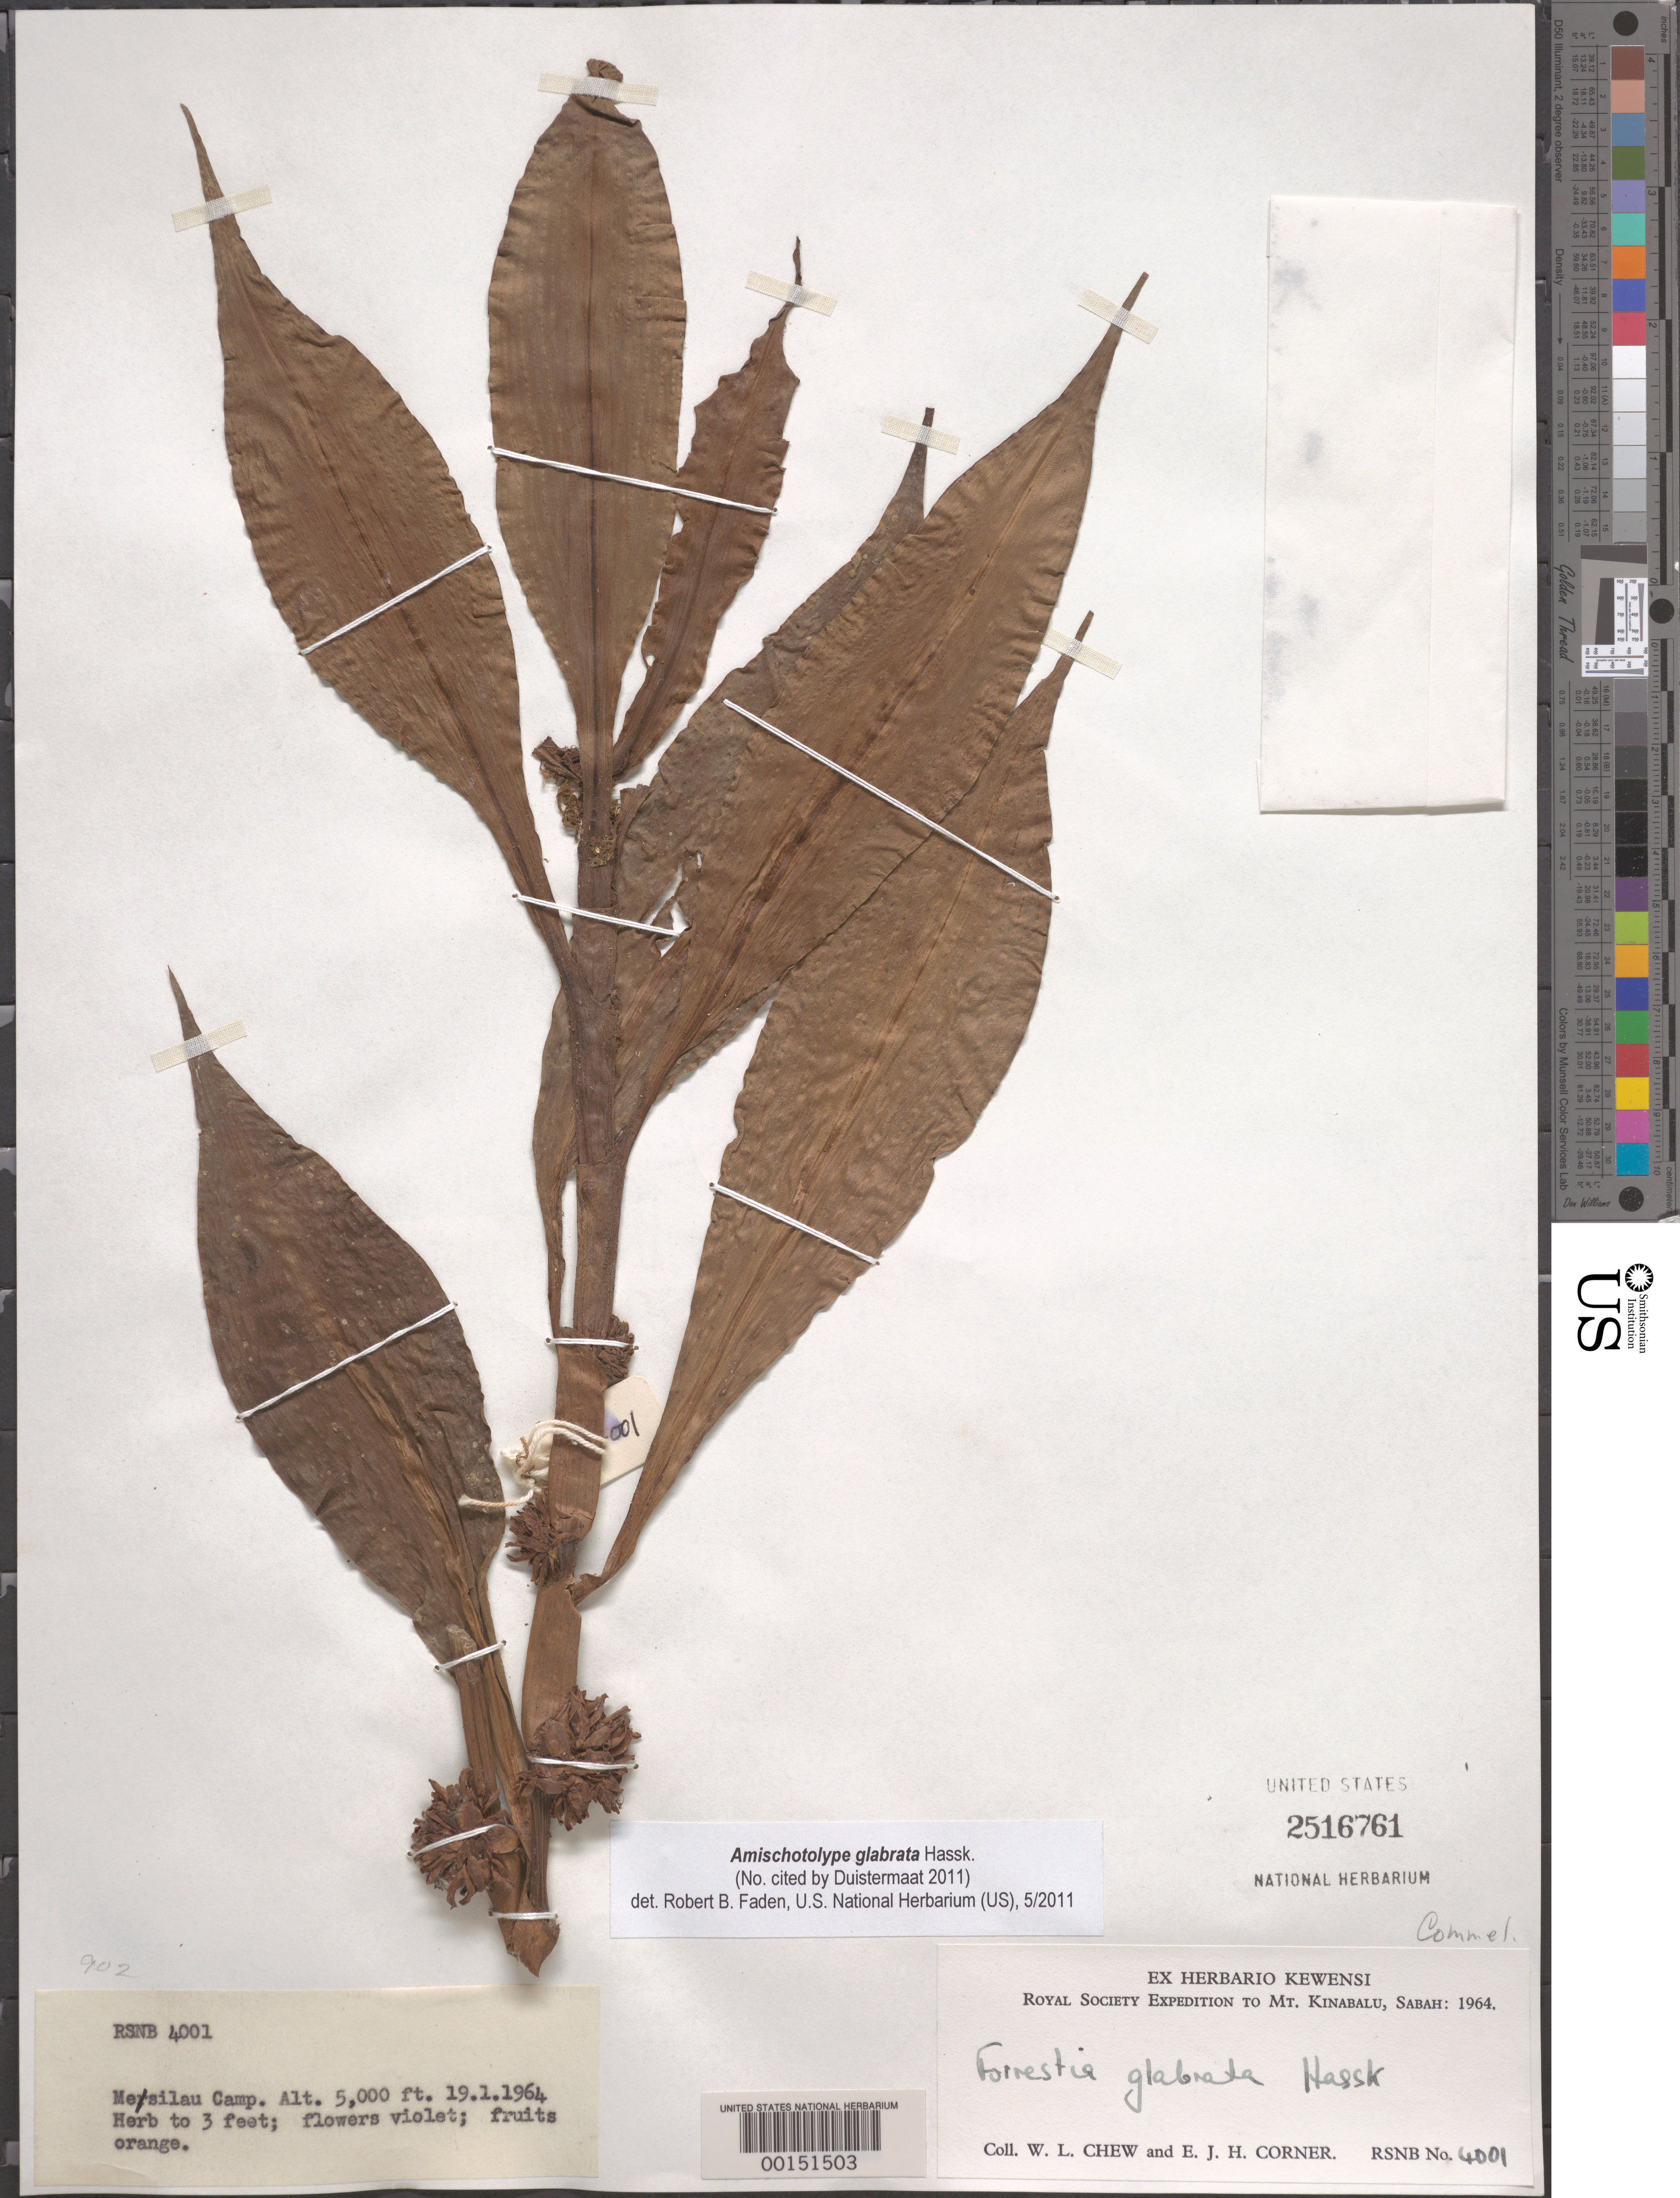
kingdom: Plantae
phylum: Tracheophyta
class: Liliopsida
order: Commelinales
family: Commelinaceae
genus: Amischotolype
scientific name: Amischotolype glabrata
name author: Hassk.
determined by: Faden, Robert B., (US), Smithsonian Institution - National Museum of Natural History (UNITED STATES)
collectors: W. Chew & E. Corner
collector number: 4001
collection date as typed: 19 Jan 1964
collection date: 1964-01-19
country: Malaysia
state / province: Sabah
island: Borneo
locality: Mt. kinabalu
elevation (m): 1525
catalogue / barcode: US 2516761